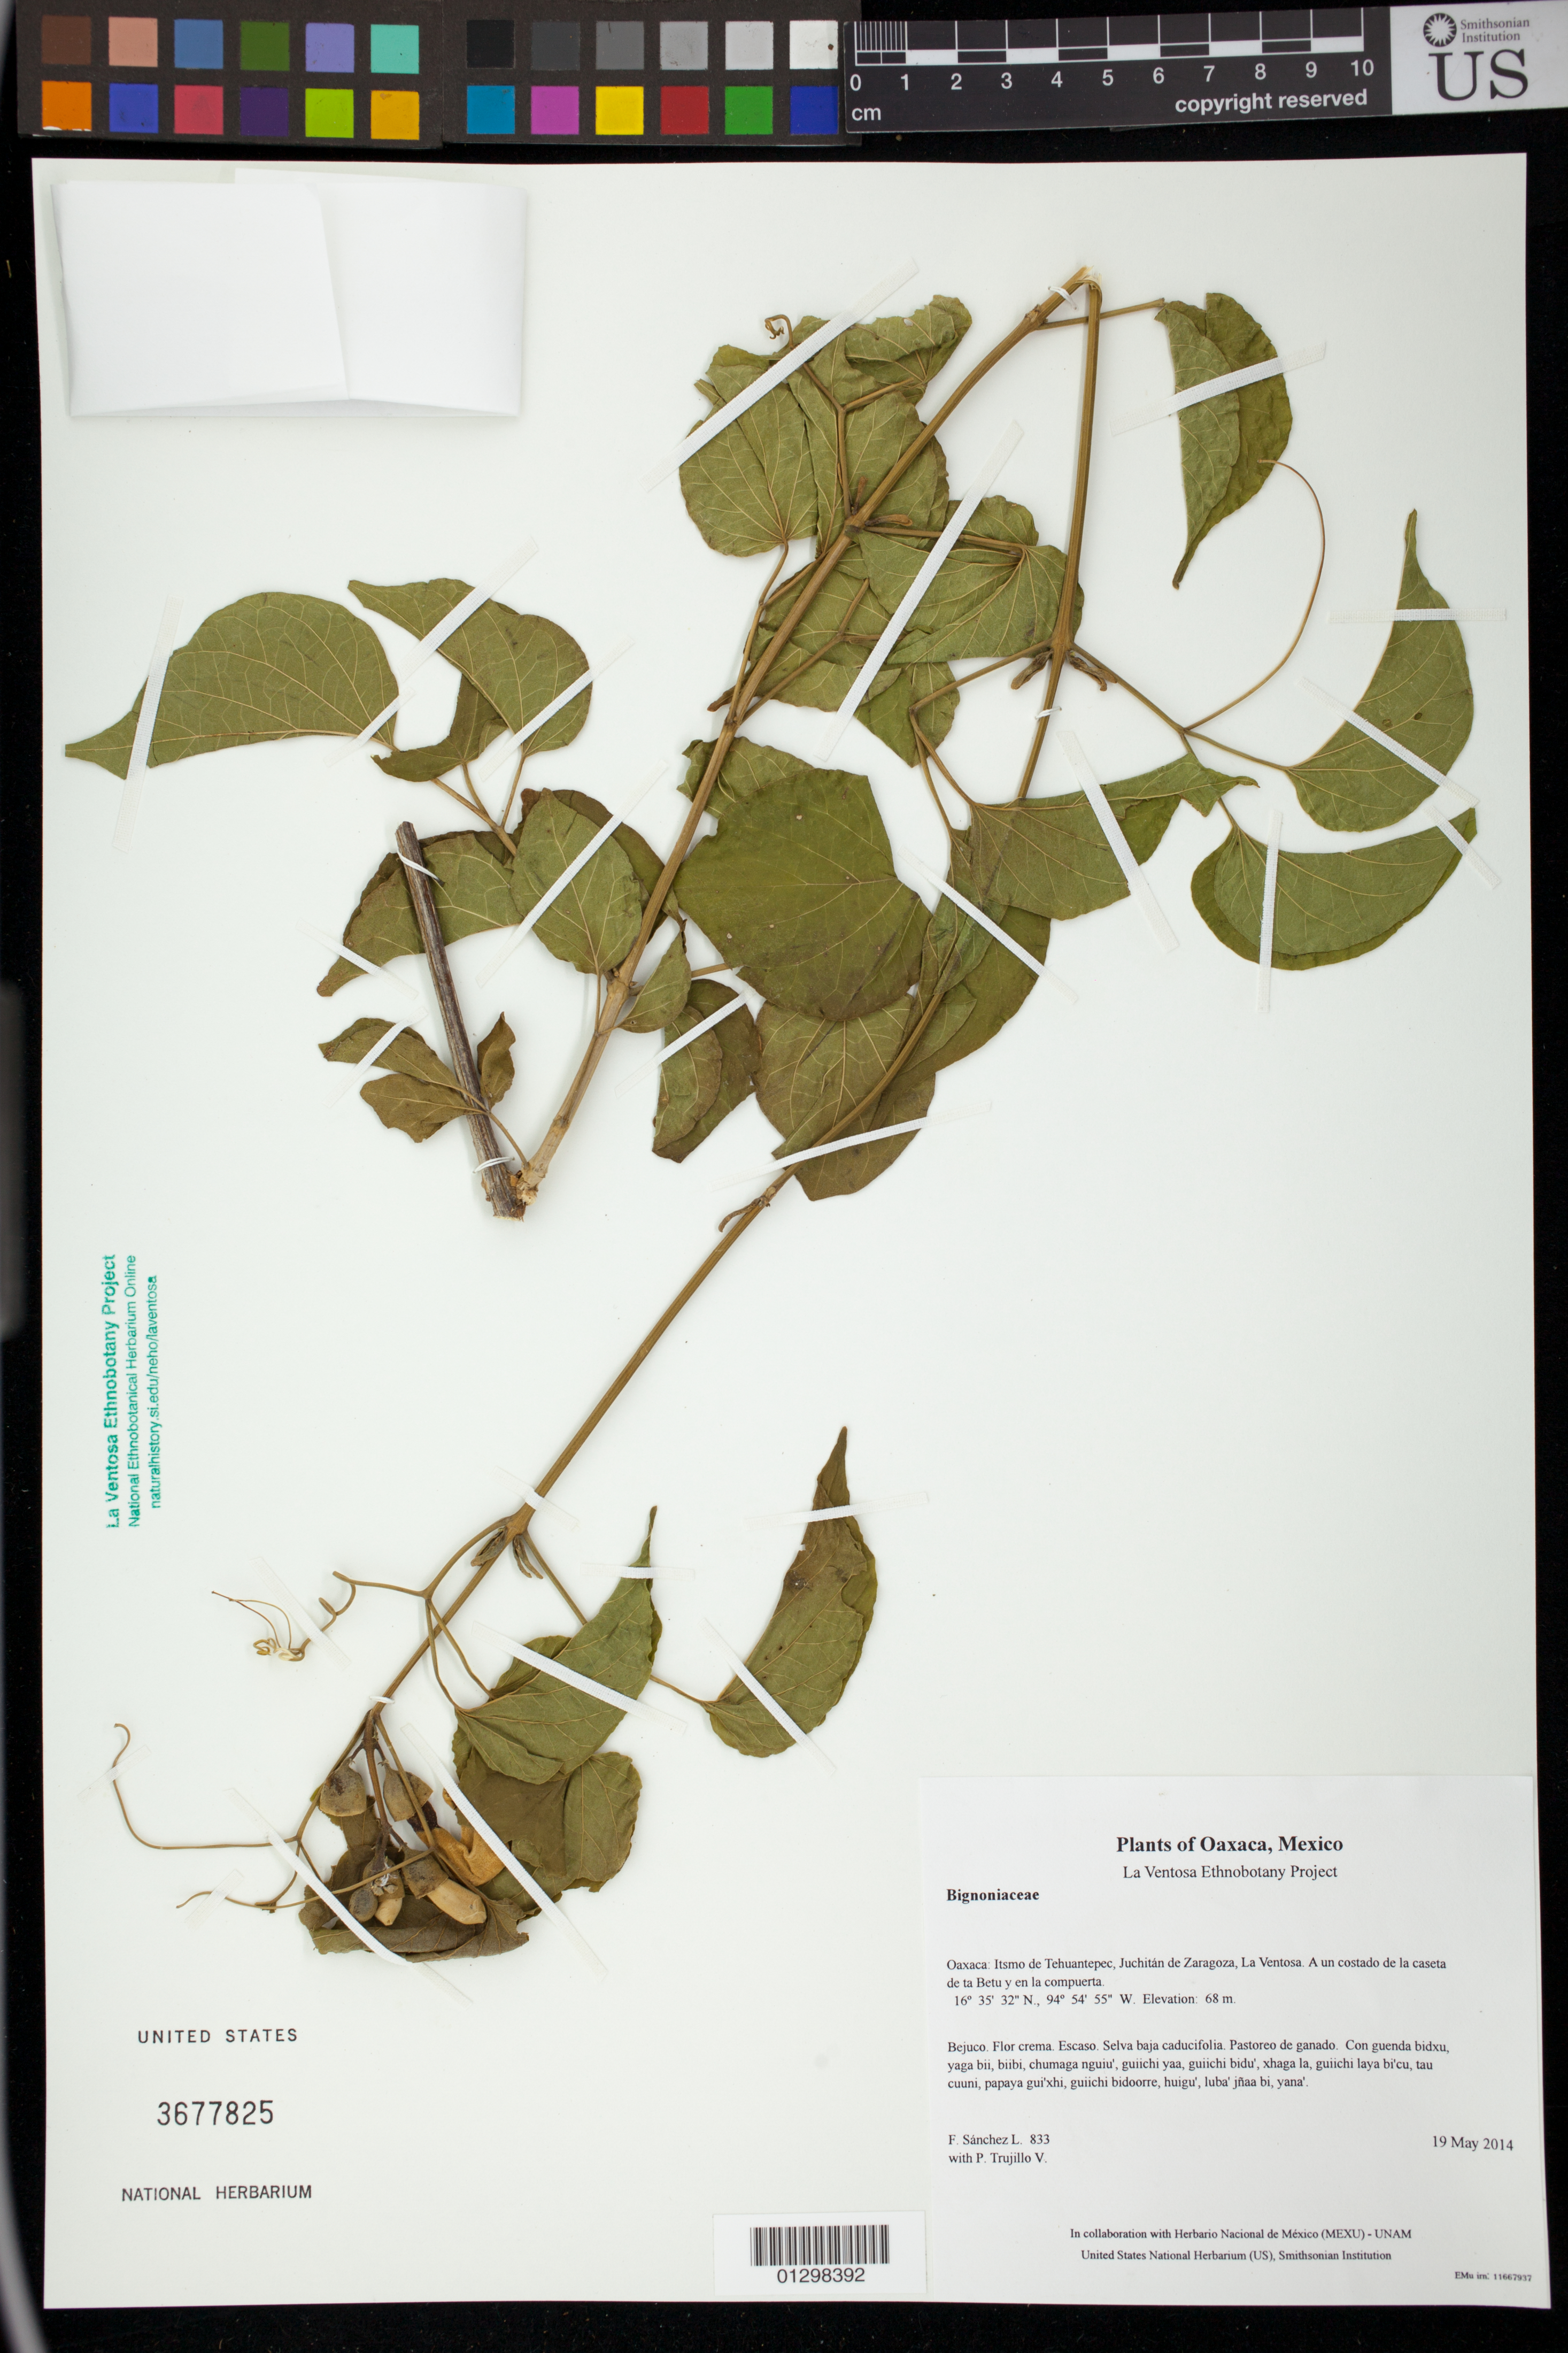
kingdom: Plantae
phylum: Tracheophyta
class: Magnoliopsida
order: Lamiales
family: Bignoniaceae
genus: Amphilophium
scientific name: Amphilophium laxiflorum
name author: (DC.) L.G. Lohmann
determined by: Strong, M. T., (US), Smithsonian Institution - National Museum of Natural History (UNITED STATES)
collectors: F. Sánchez L. & P. Trujillo V.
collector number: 833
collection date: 2014-05-19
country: Mexico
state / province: Oaxaca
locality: Itsmo de Tehuantepec, Juchitán de Zaragoza, La Ventosa. A un costado de la caseta de ta Betu y en la compuerta.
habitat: Selva baja caducifolia. Pastoreo de ganado.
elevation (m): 68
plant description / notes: MEXU, SERO, US; Luba'. Guie' nayu. Huaxie'.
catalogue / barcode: US 3677825